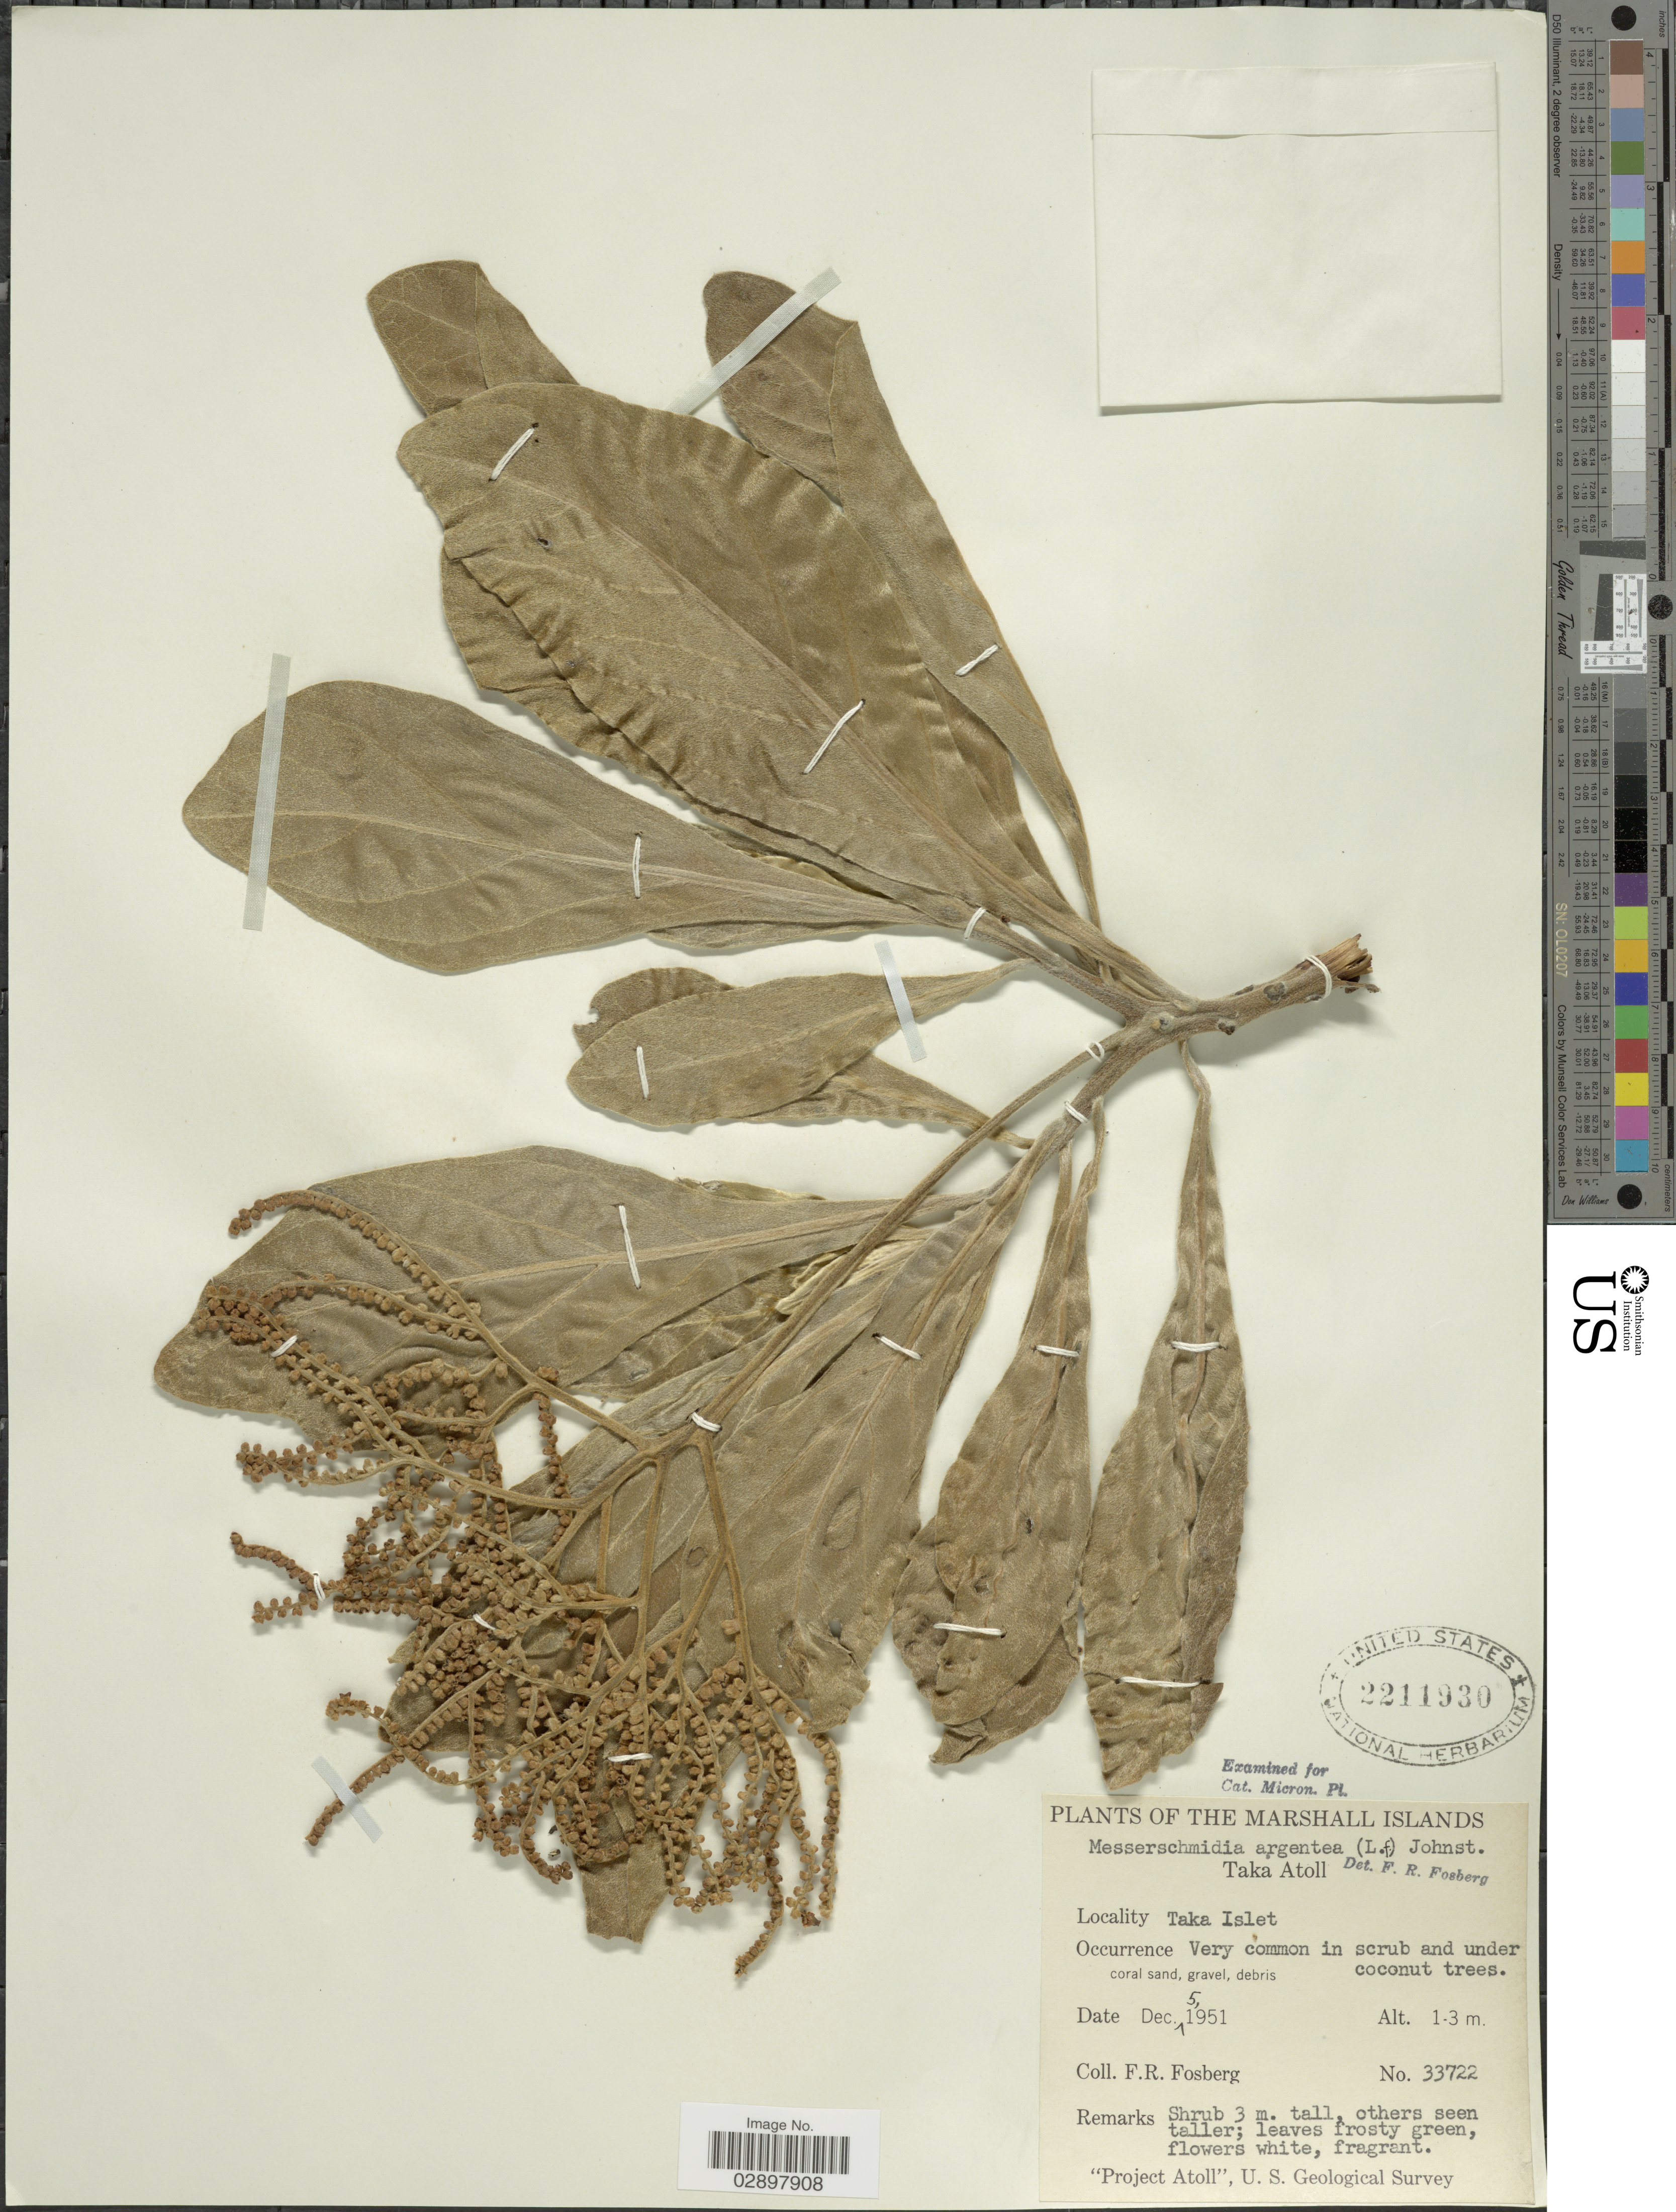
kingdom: Plantae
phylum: Tracheophyta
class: Magnoliopsida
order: Boraginales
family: Heliotropiaceae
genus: Heliotropium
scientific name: Heliotropium arboreum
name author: (Blanco) Mabberley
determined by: Wagner, W. L., (BOT), Smithsonian Institution - National Museum of Natural History (UNITED STATES)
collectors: F. R. Fosberg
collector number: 33722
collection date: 1951-12-05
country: Marshall Islands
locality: Taka Atoll. Taka Islet.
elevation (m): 1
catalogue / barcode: US 2211930